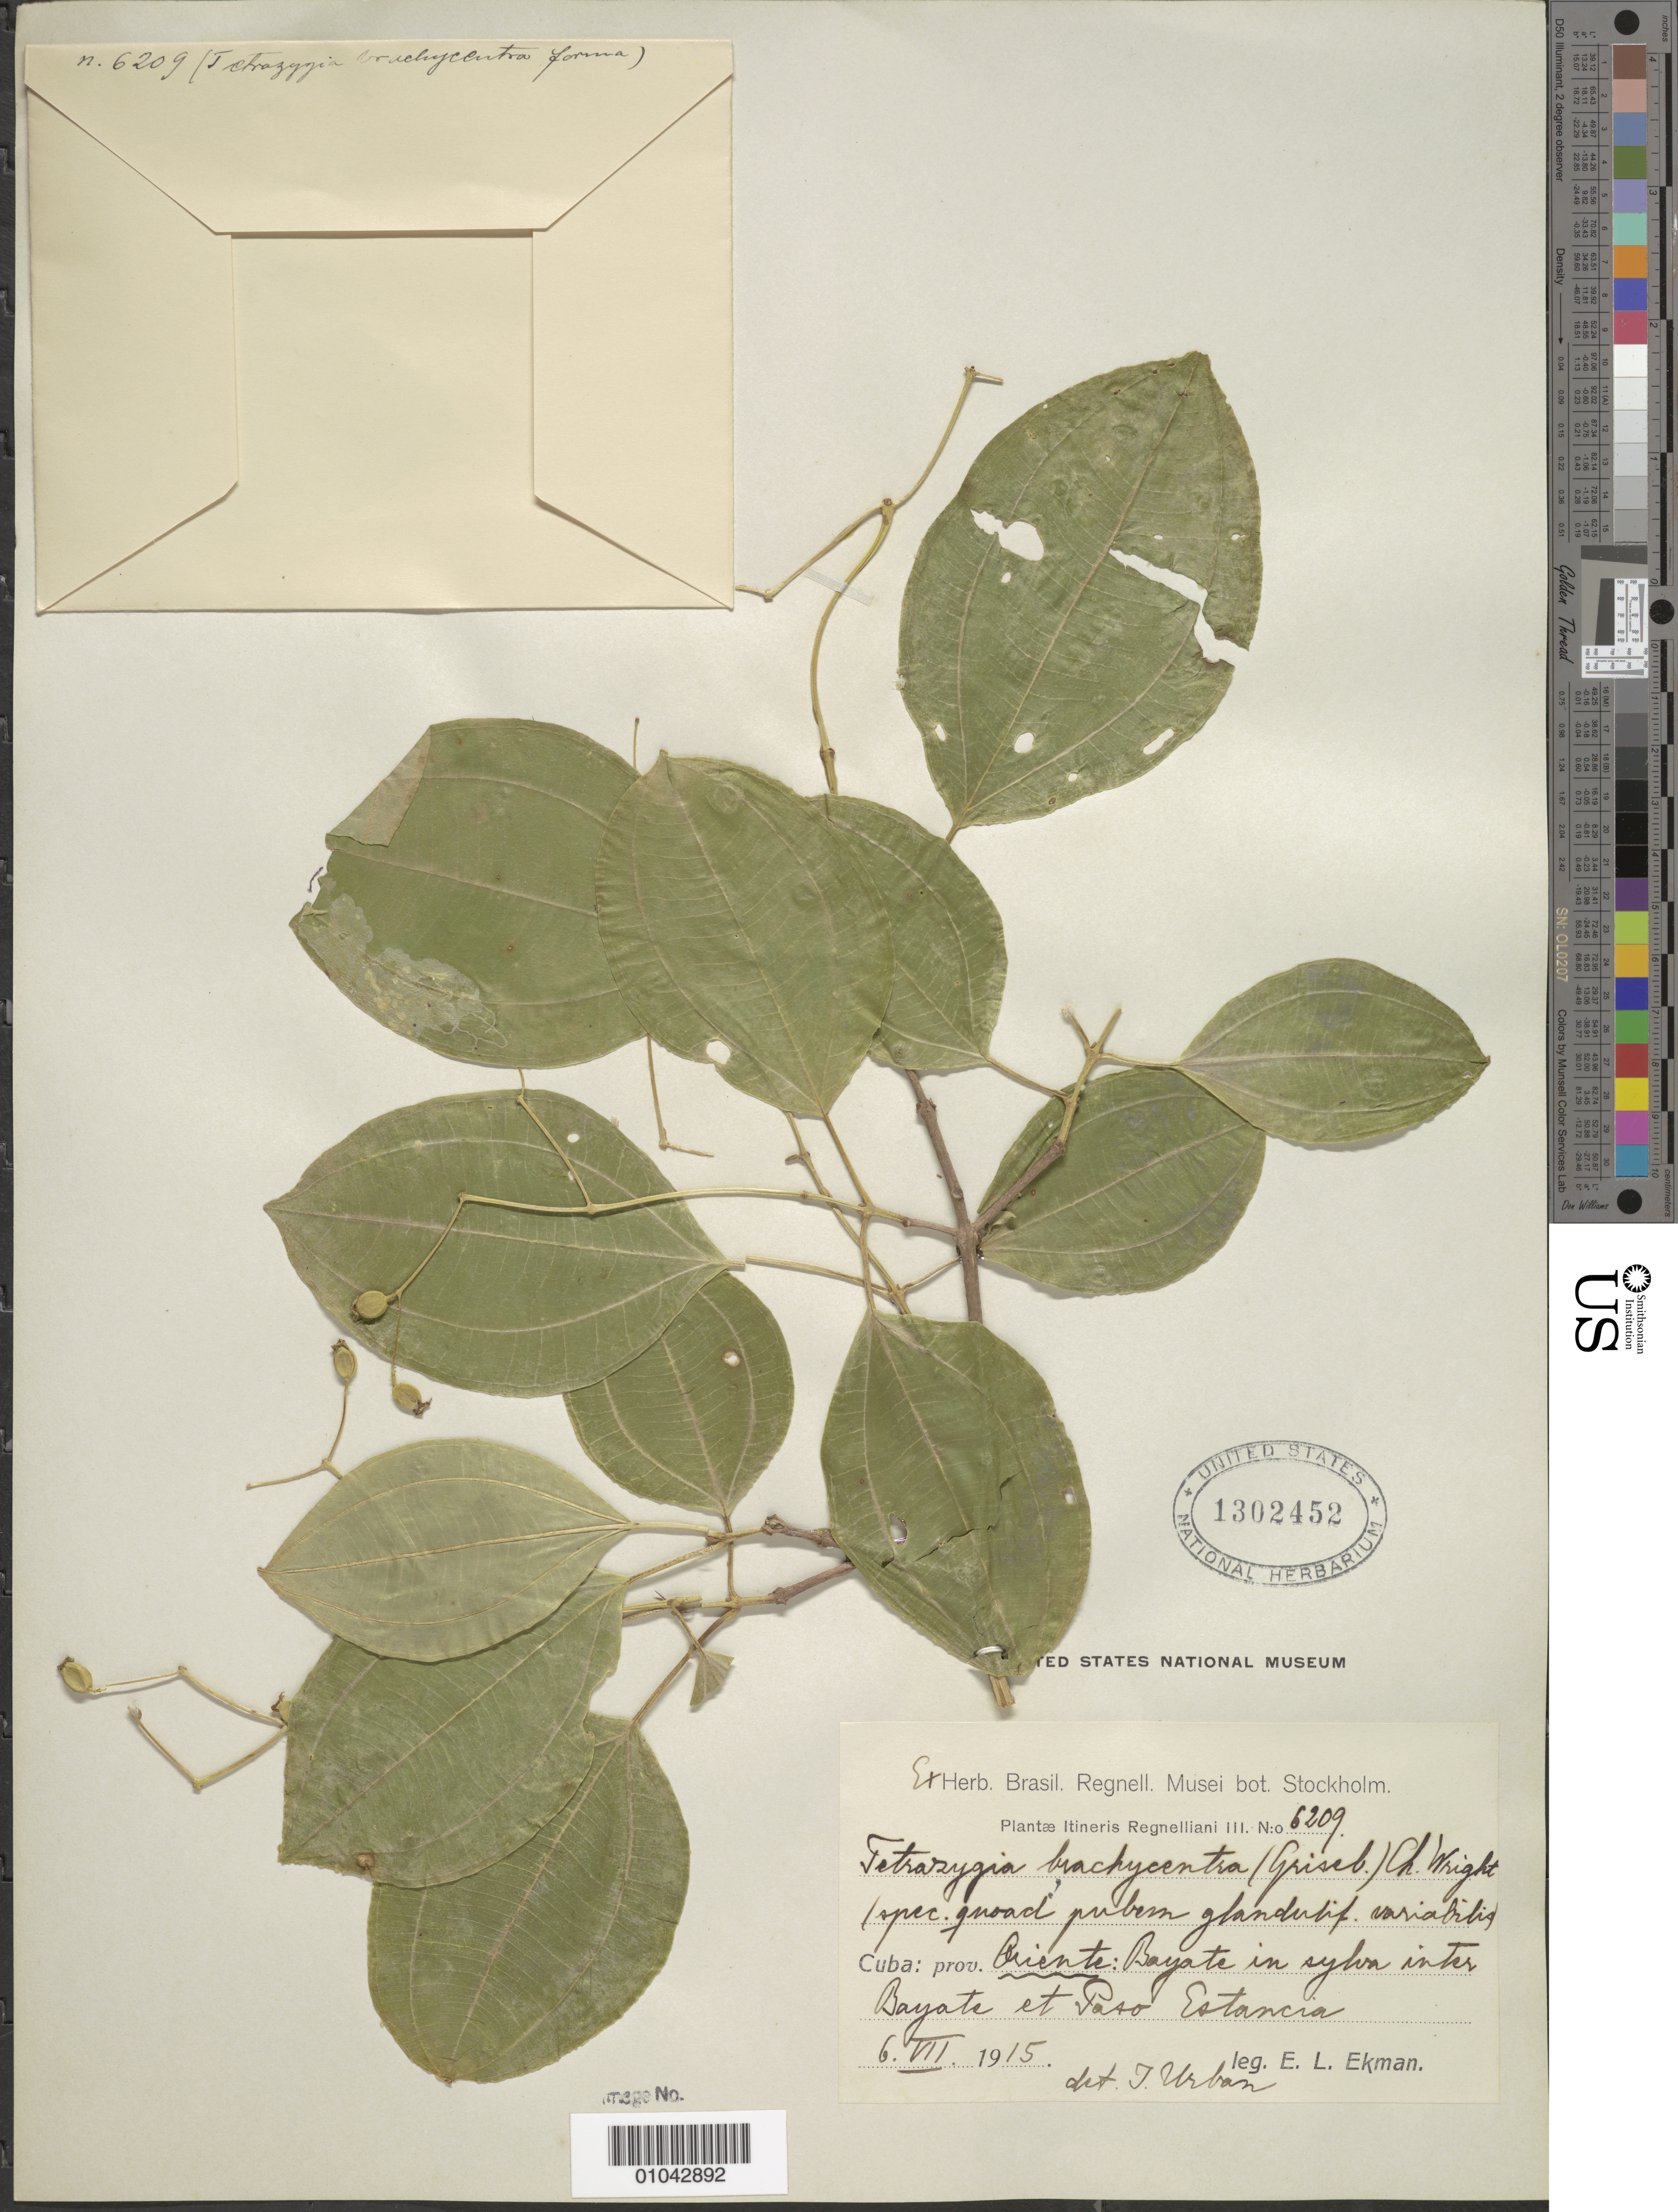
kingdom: Plantae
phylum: Tracheophyta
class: Magnoliopsida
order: Myrtales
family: Melastomataceae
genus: Miconia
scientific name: Miconia brachycentra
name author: (Griseb.) M. Gómez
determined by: Judd, Walter S.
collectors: E. L. Ekman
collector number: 6209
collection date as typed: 06 Jul 1915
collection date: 1915-07-06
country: Cuba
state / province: Granma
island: Cuba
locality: Bayats, in sylva inter Bayats et Paso Estancia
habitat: In sylva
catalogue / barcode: US 1302452